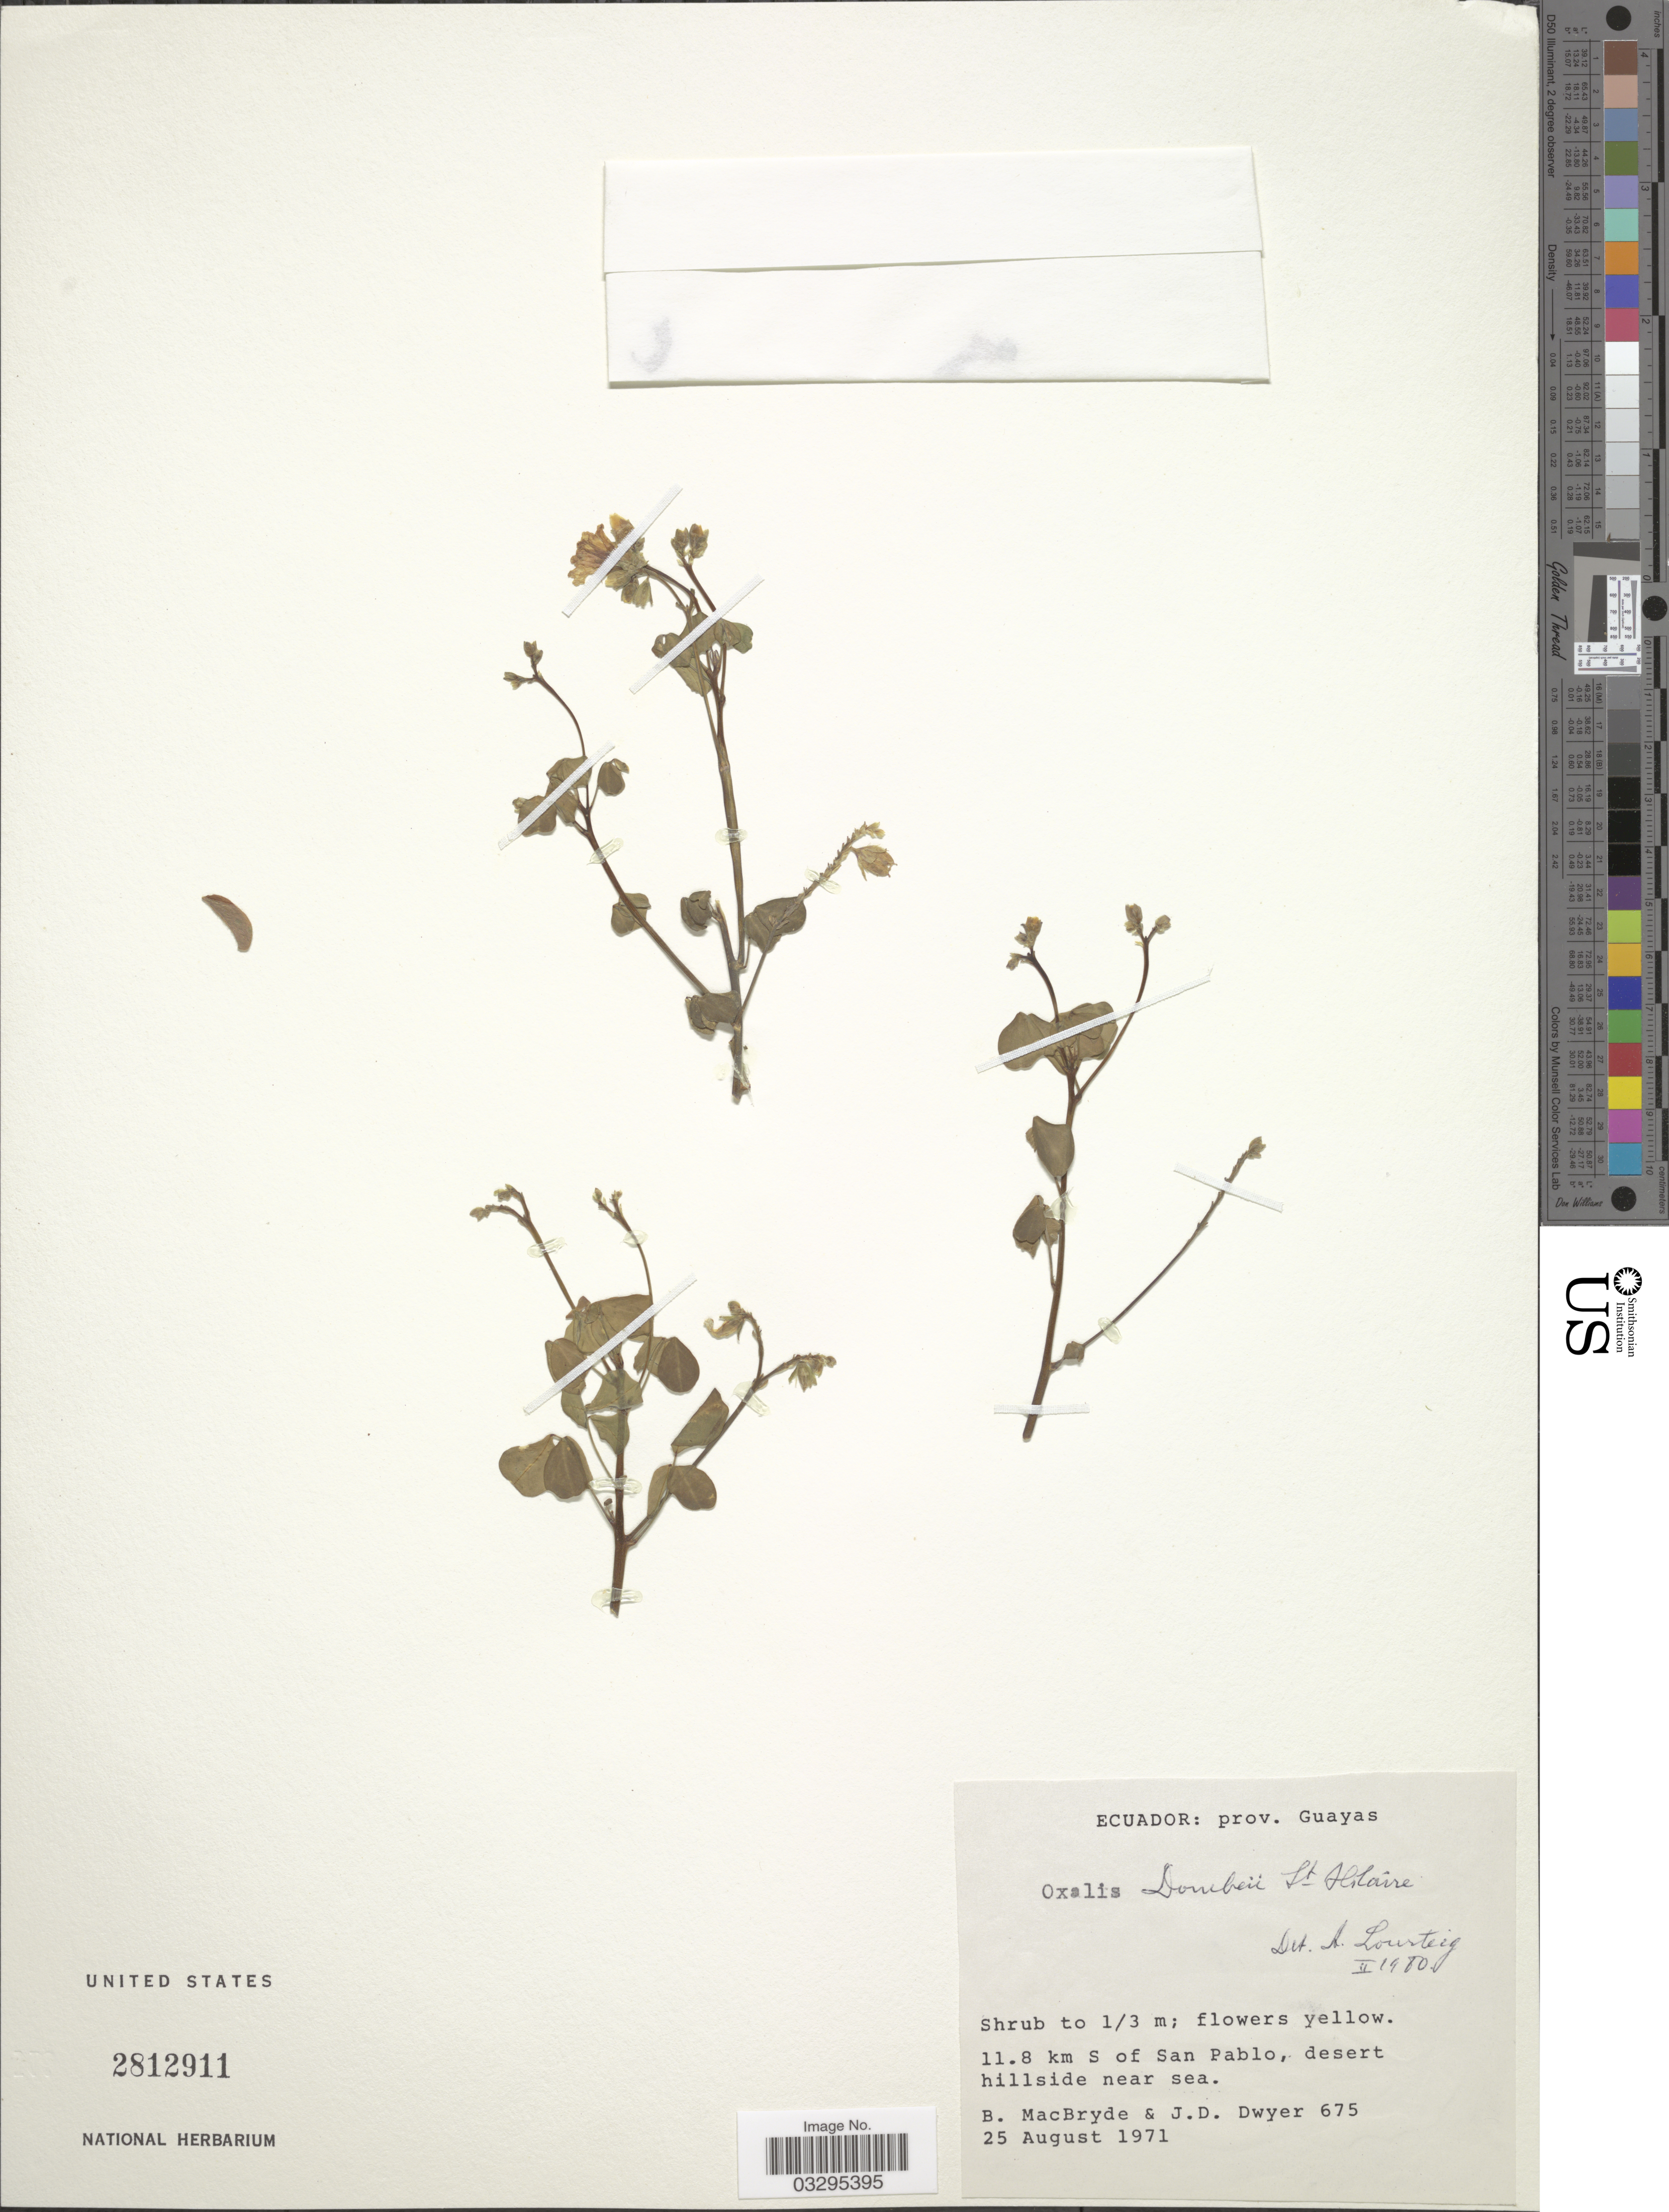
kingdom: Plantae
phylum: Tracheophyta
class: Magnoliopsida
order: Oxalidales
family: Oxalidaceae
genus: Oxalis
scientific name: Oxalis dombeyi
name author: A. St.-Hil.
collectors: B. MacBryde & J. D. Dwyer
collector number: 675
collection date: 1971-08-25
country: Ecuador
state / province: Guayas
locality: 11.8 km S of San Pablo, desert hillside near sea.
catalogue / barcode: US 2812911